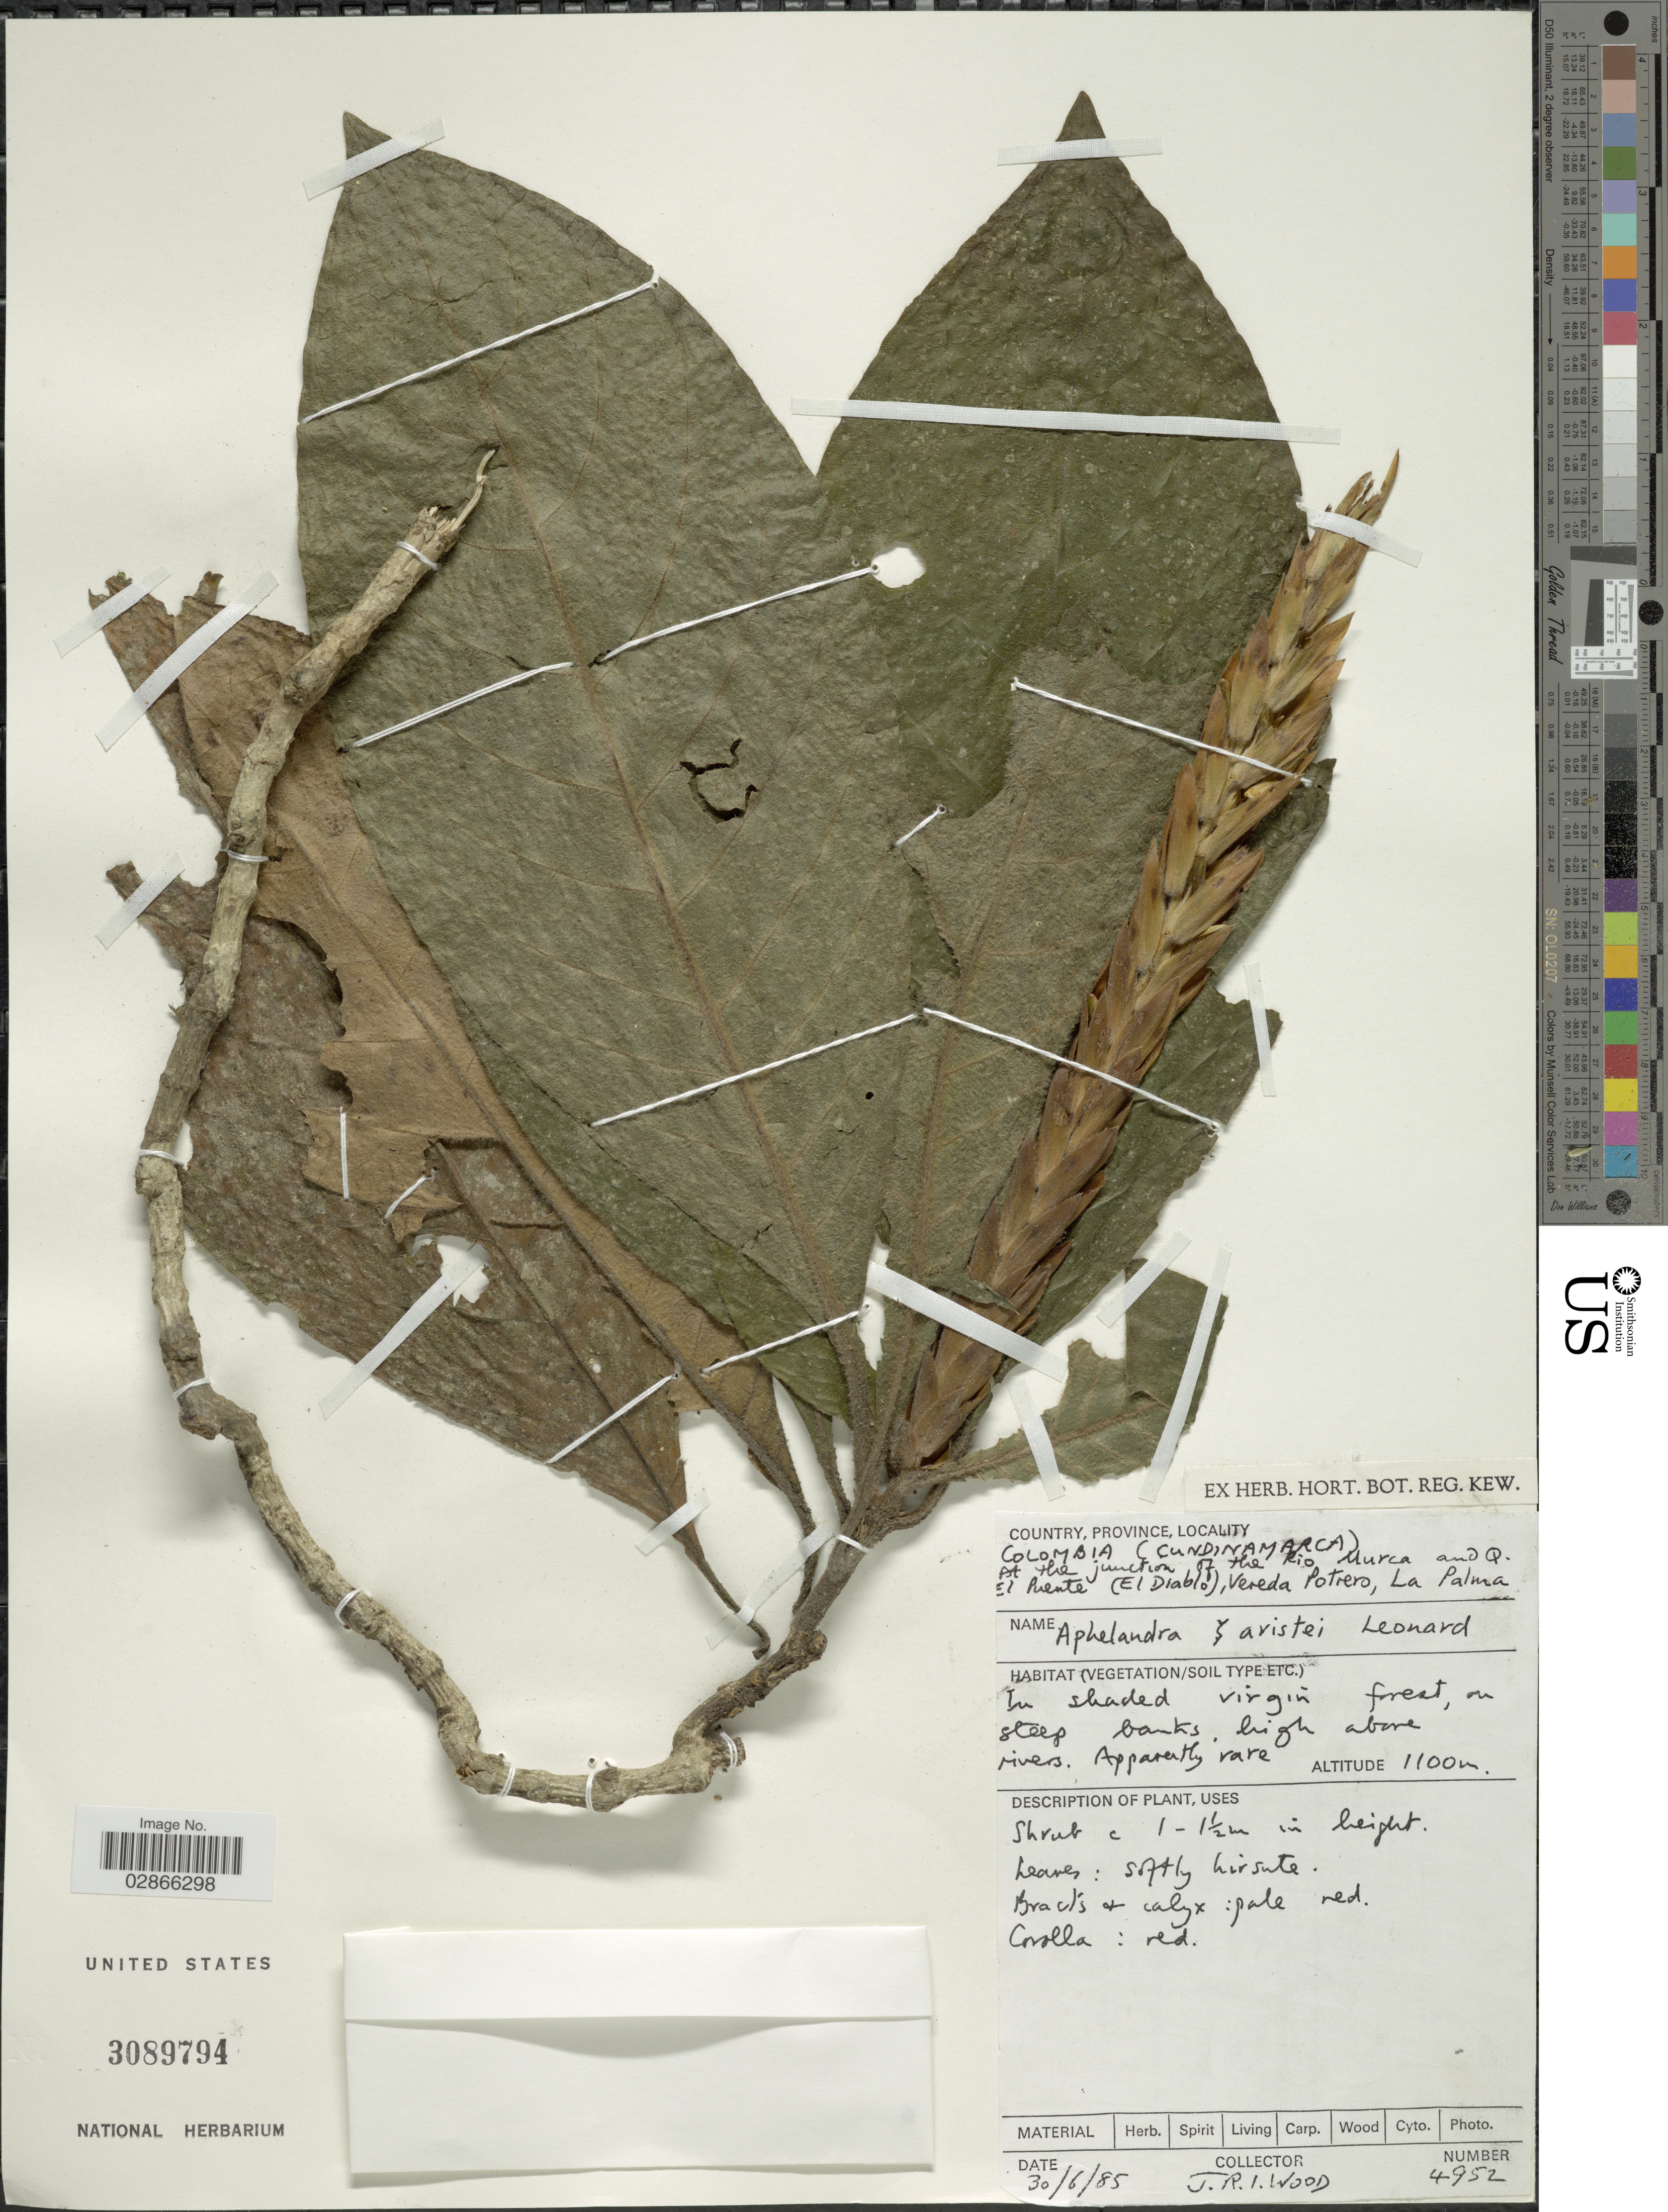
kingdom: Plantae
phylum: Tracheophyta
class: Magnoliopsida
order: Lamiales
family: Acanthaceae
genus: Aphelandra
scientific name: Aphelandra aristei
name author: Leonard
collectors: J. R. I. Wood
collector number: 4952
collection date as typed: Transcribed d/m/y: 30/6/85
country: Colombia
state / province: Cundinamarca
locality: At the junction of the Rio Murca and Q. El Puente (El Diablo), Vereda Potrero, La Palma.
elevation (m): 1100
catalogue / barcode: US 3089794